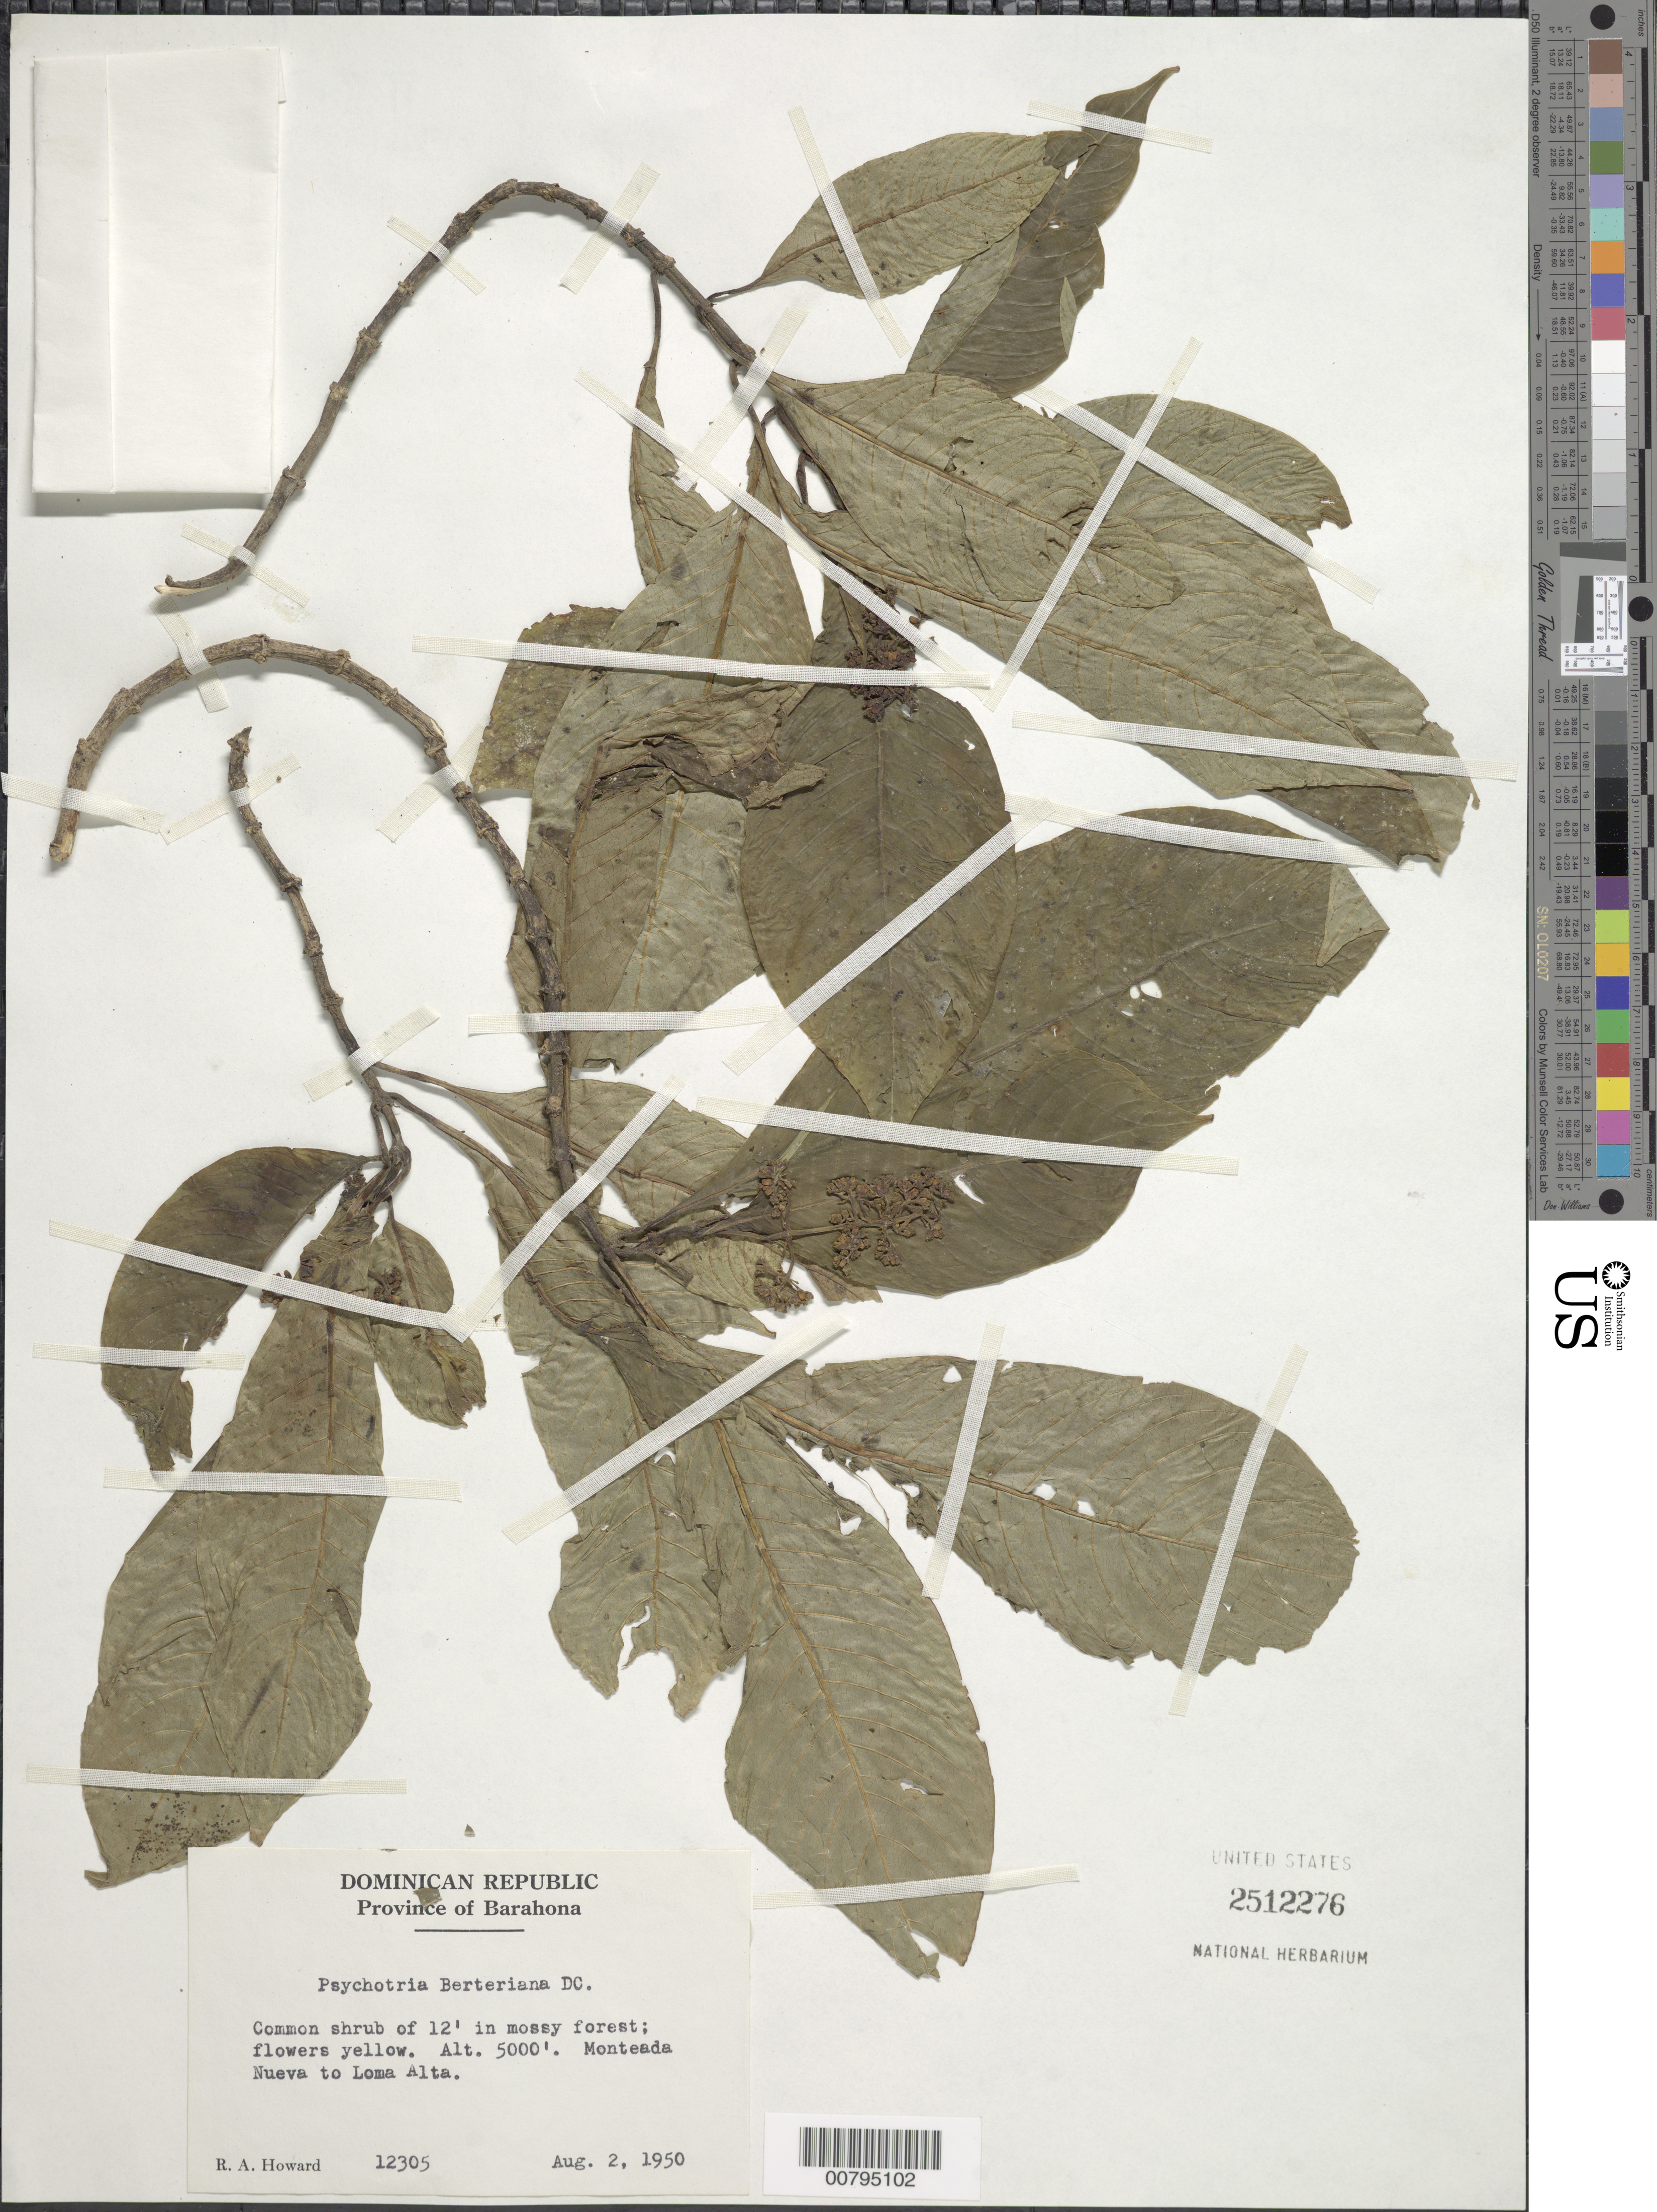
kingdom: Plantae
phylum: Tracheophyta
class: Magnoliopsida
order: Gentianales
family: Rubiaceae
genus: Psychotria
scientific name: Psychotria berteroana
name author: DC.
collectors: R. A. Howard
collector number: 12305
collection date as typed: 02 Aug 1950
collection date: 1950-08-02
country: Dominican Republic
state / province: Barahona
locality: Monteada Nueva to Loma Alta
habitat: In mossy forest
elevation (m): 1524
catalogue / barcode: US 2512276